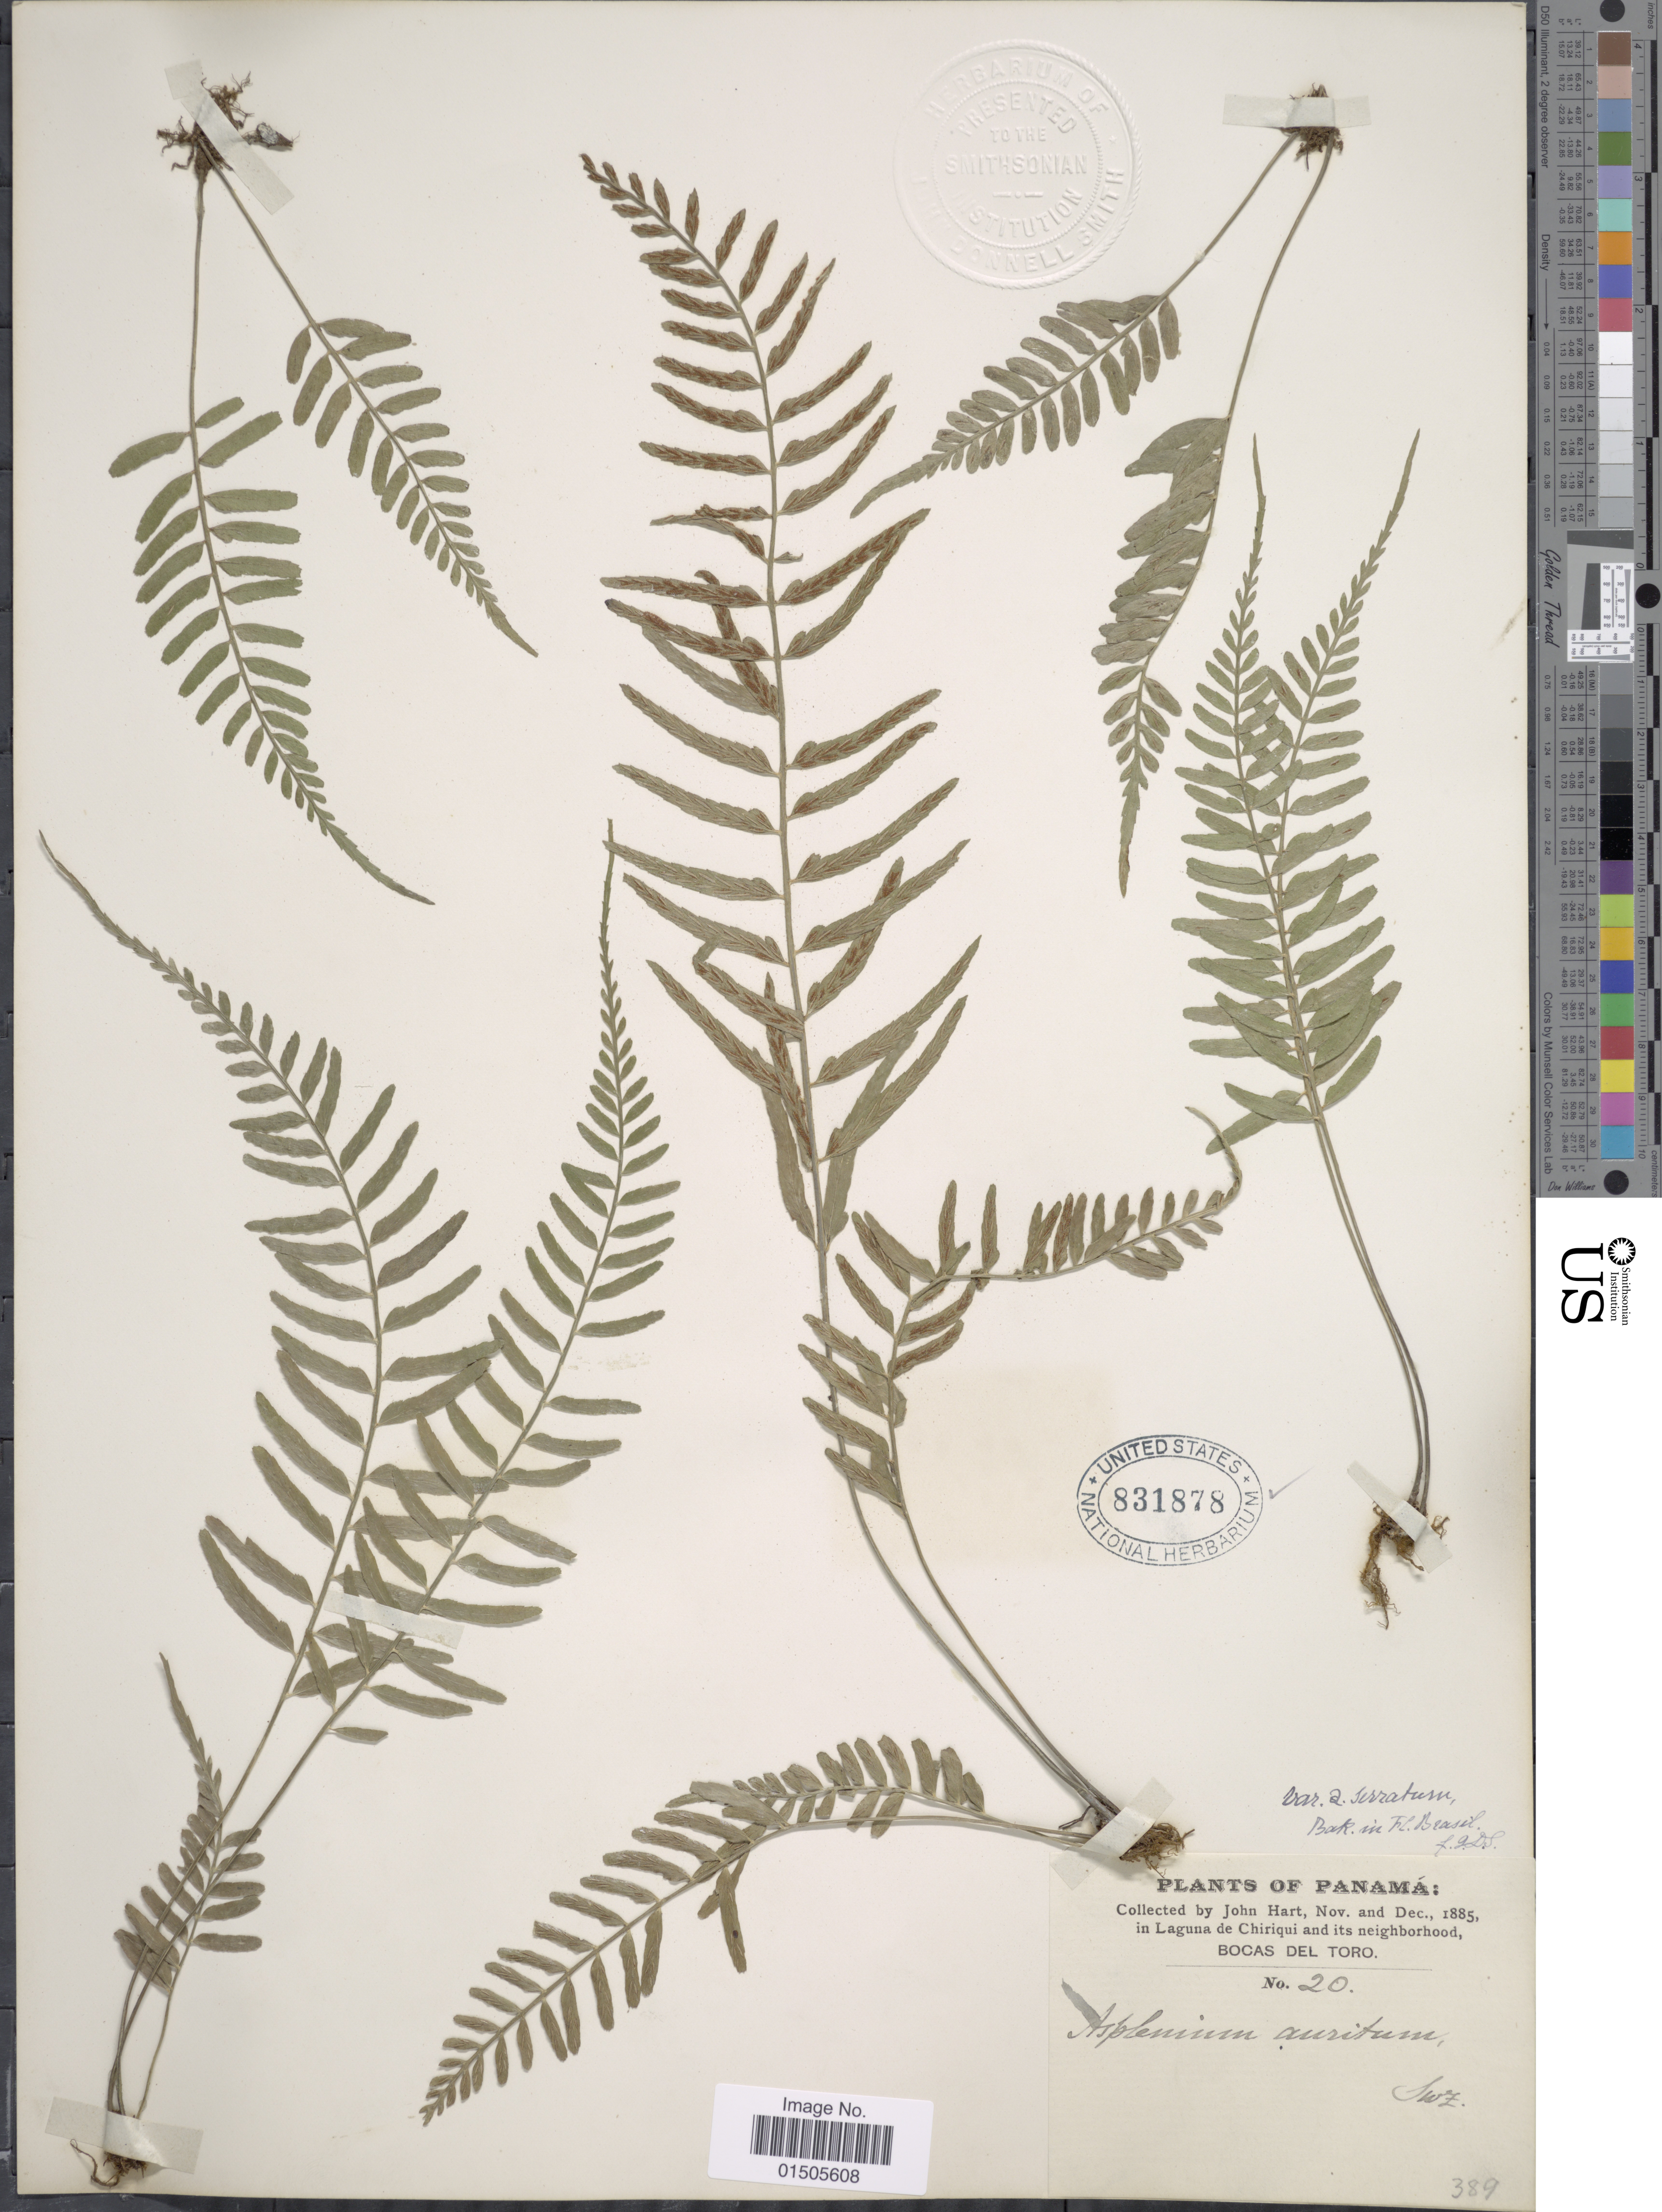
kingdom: Plantae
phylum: Tracheophyta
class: Polypodiopsida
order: Polypodiales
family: Aspleniaceae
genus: Asplenium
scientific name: Asplenium auritum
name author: Sw.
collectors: J. Hart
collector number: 20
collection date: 1885-11/1885-12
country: Panama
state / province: Bocas del Toro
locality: In Laguna de Chiriqui and its neighborhood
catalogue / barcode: US 831878